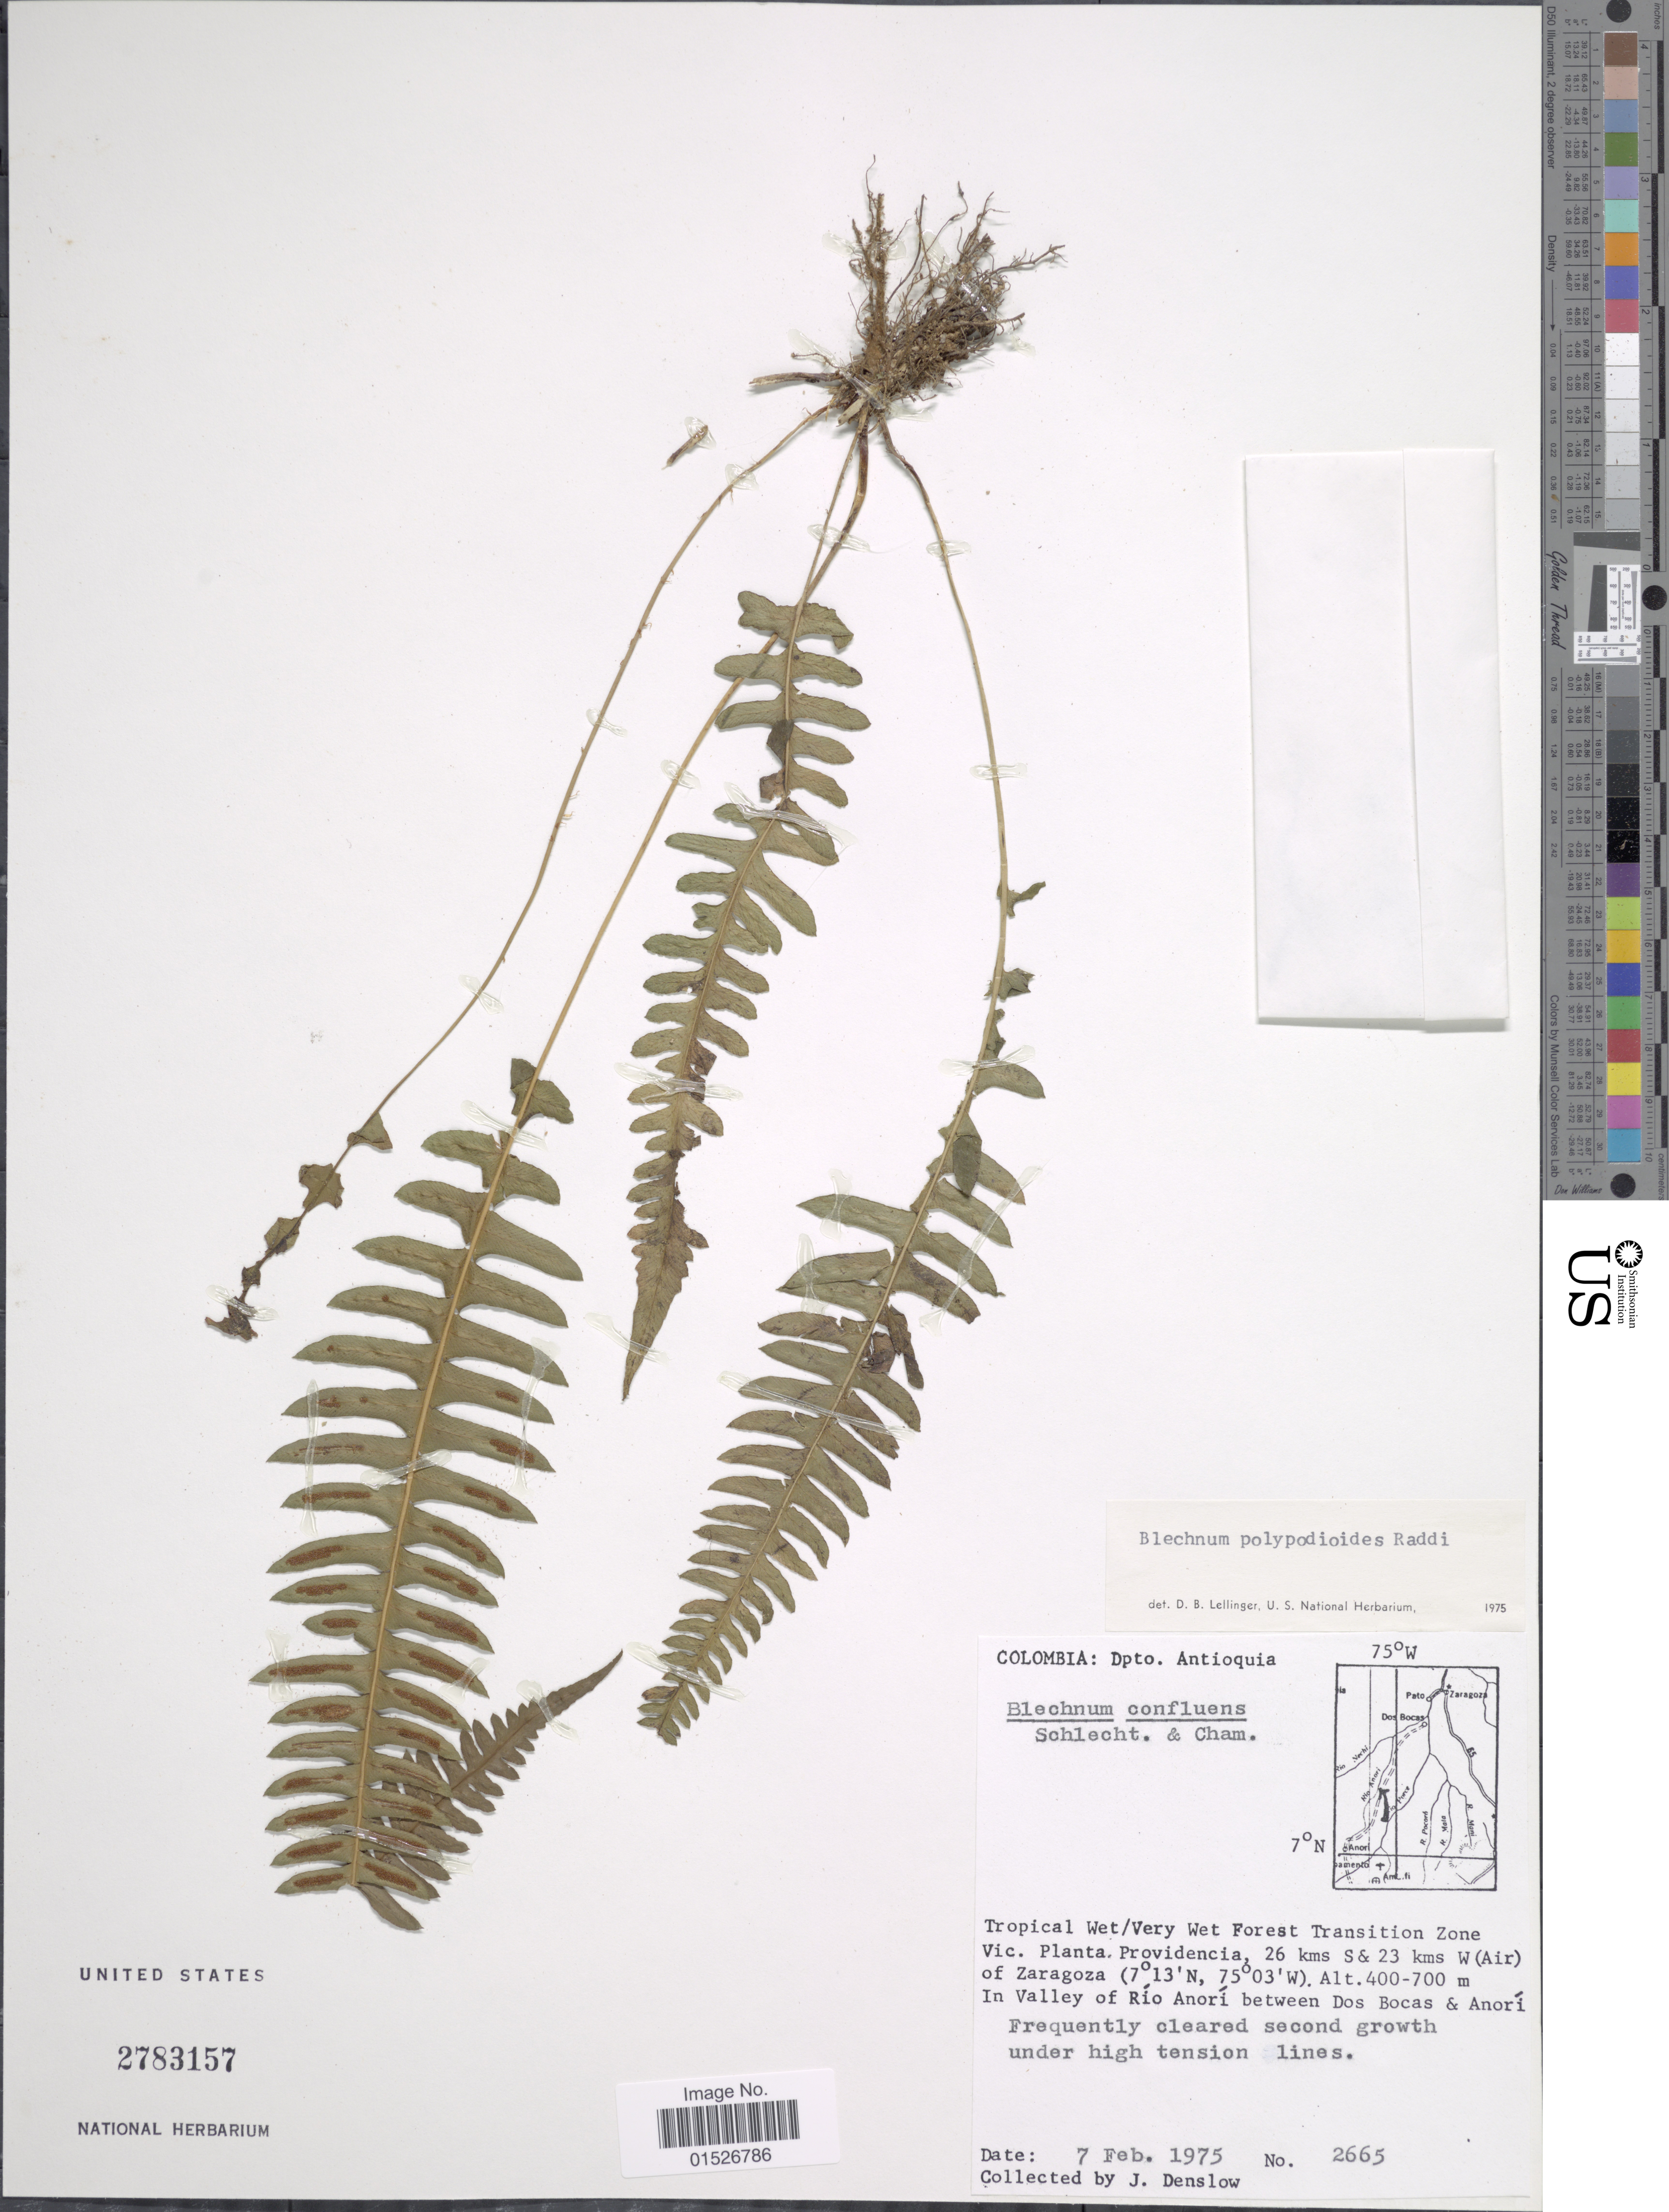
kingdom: Plantae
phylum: Tracheophyta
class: Polypodiopsida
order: Polypodiales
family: Blechnaceae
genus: Blechnum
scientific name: Blechnum polypodioides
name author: Raddi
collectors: J. Denslow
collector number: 2665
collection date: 1975-02-07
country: Colombia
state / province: Antioquia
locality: Forest Transition Zone, Vic. Planta, Providencia, 26 kms S & 23 kms W (Air) of Zaragoza, in Valley of Rio Anori between Dos Bocas & Anori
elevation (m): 400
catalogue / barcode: US 2783157